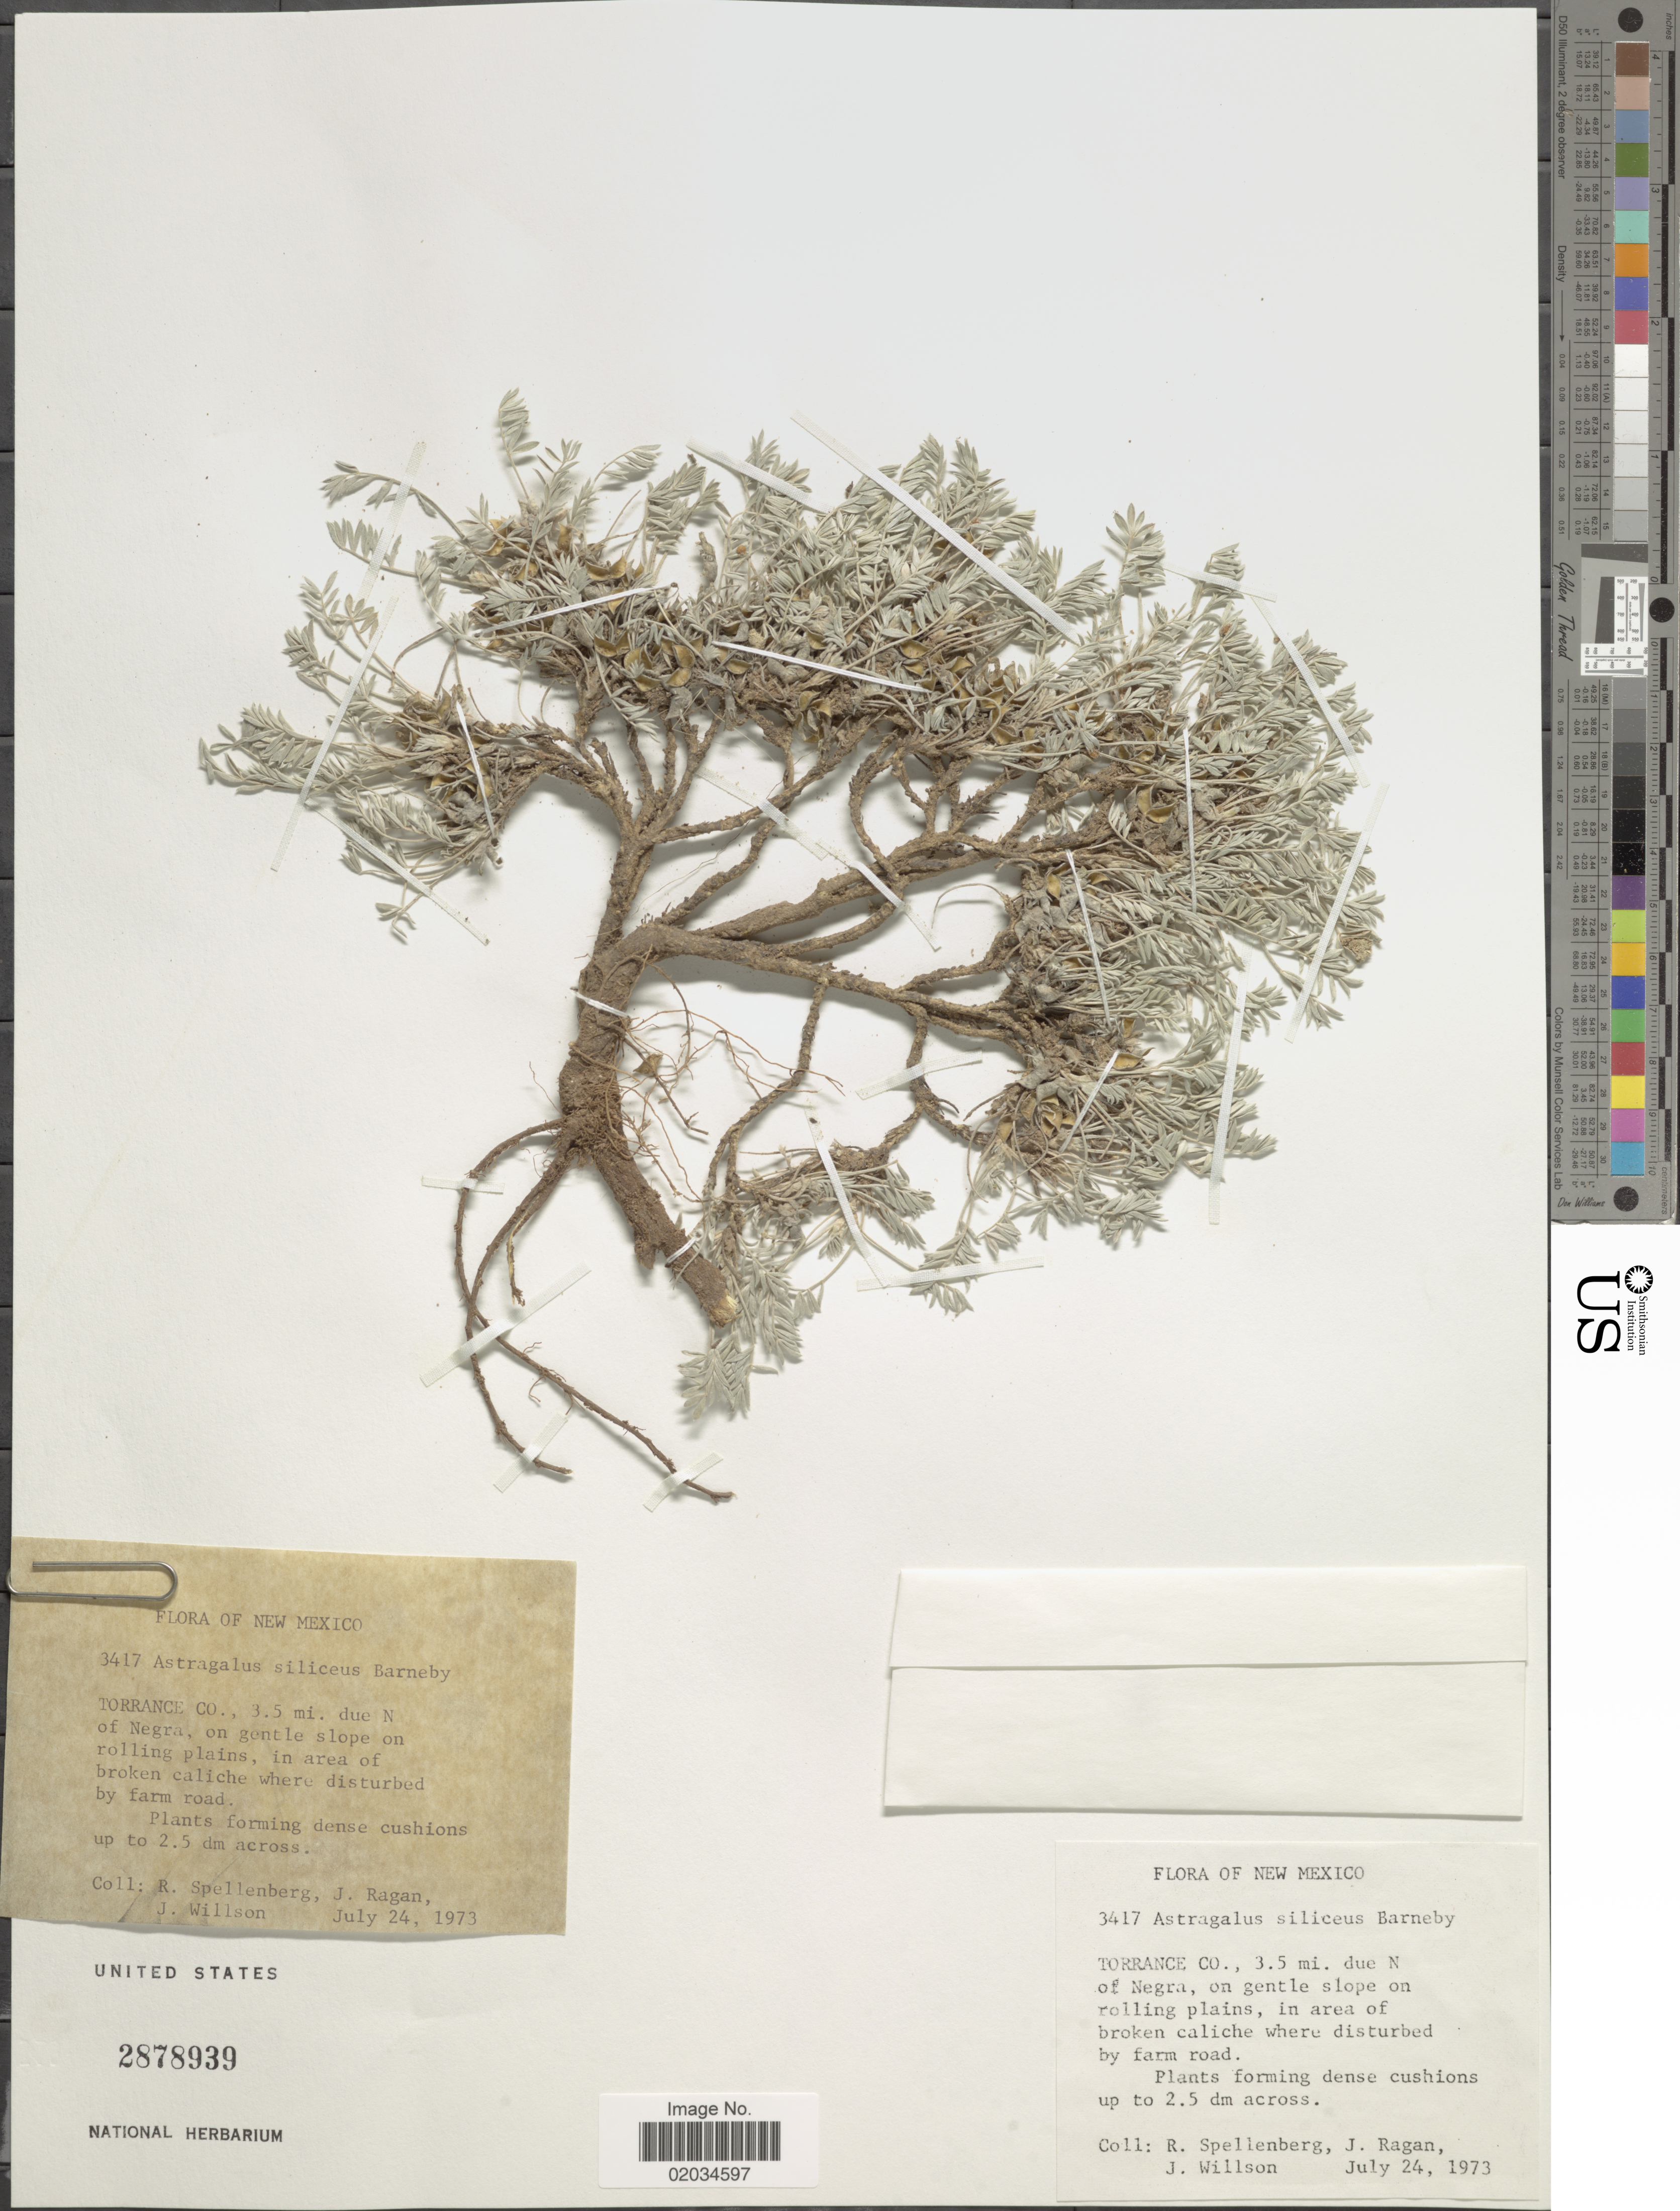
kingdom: Plantae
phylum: Tracheophyta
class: Magnoliopsida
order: Fabales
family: Fabaceae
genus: Astragalus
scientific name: Astragalus siliceus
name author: Barneby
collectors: R. Spellenberg, J. Ragan & J. Willson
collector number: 3417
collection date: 1973-07-24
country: United States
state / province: New Mexico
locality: Torrance Co., 3.5 mi. due N of Negra, on gentle slope on rolling plains, in area of broken caliche where disturbed by farm road.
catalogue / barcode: US 2878939